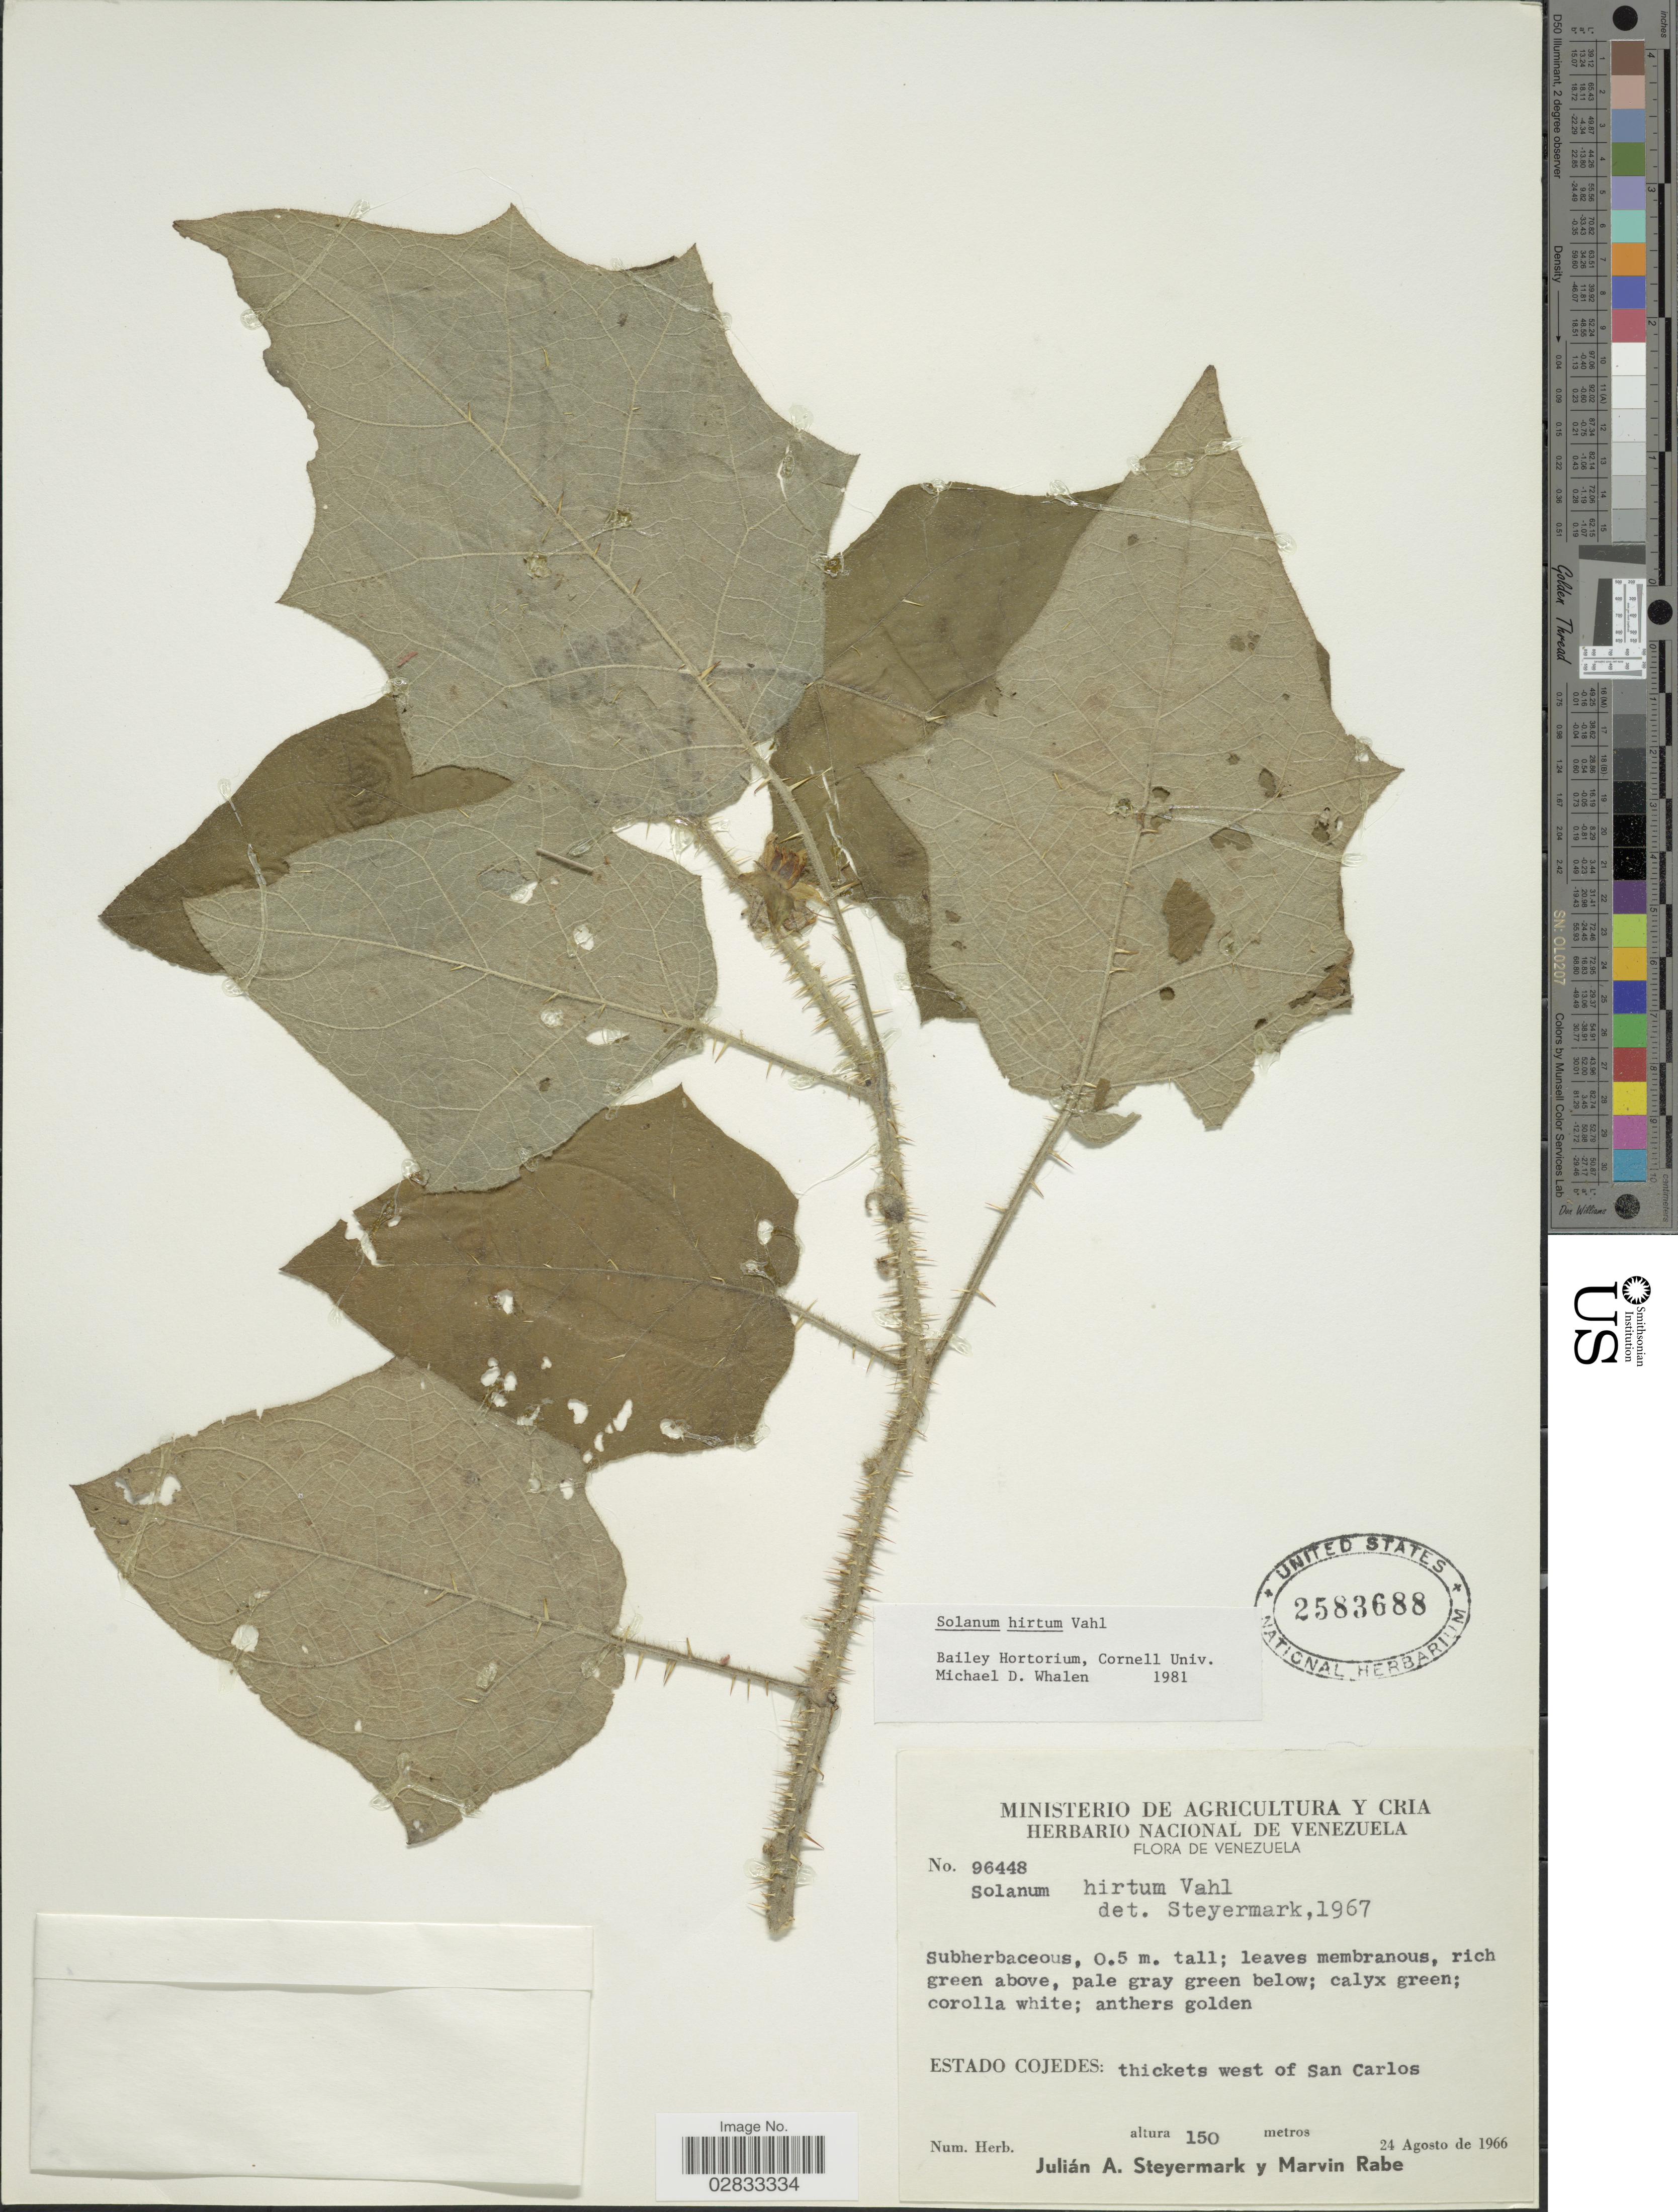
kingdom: Plantae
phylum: Tracheophyta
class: Magnoliopsida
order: Solanales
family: Solanaceae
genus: Solanum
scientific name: Solanum hirtum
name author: Vahl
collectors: J. Steyermark & M. Rabe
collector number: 96448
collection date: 1966-08-24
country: Venezuela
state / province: Cojedes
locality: Thickets west of San Carlos.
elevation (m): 150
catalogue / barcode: US 2583688